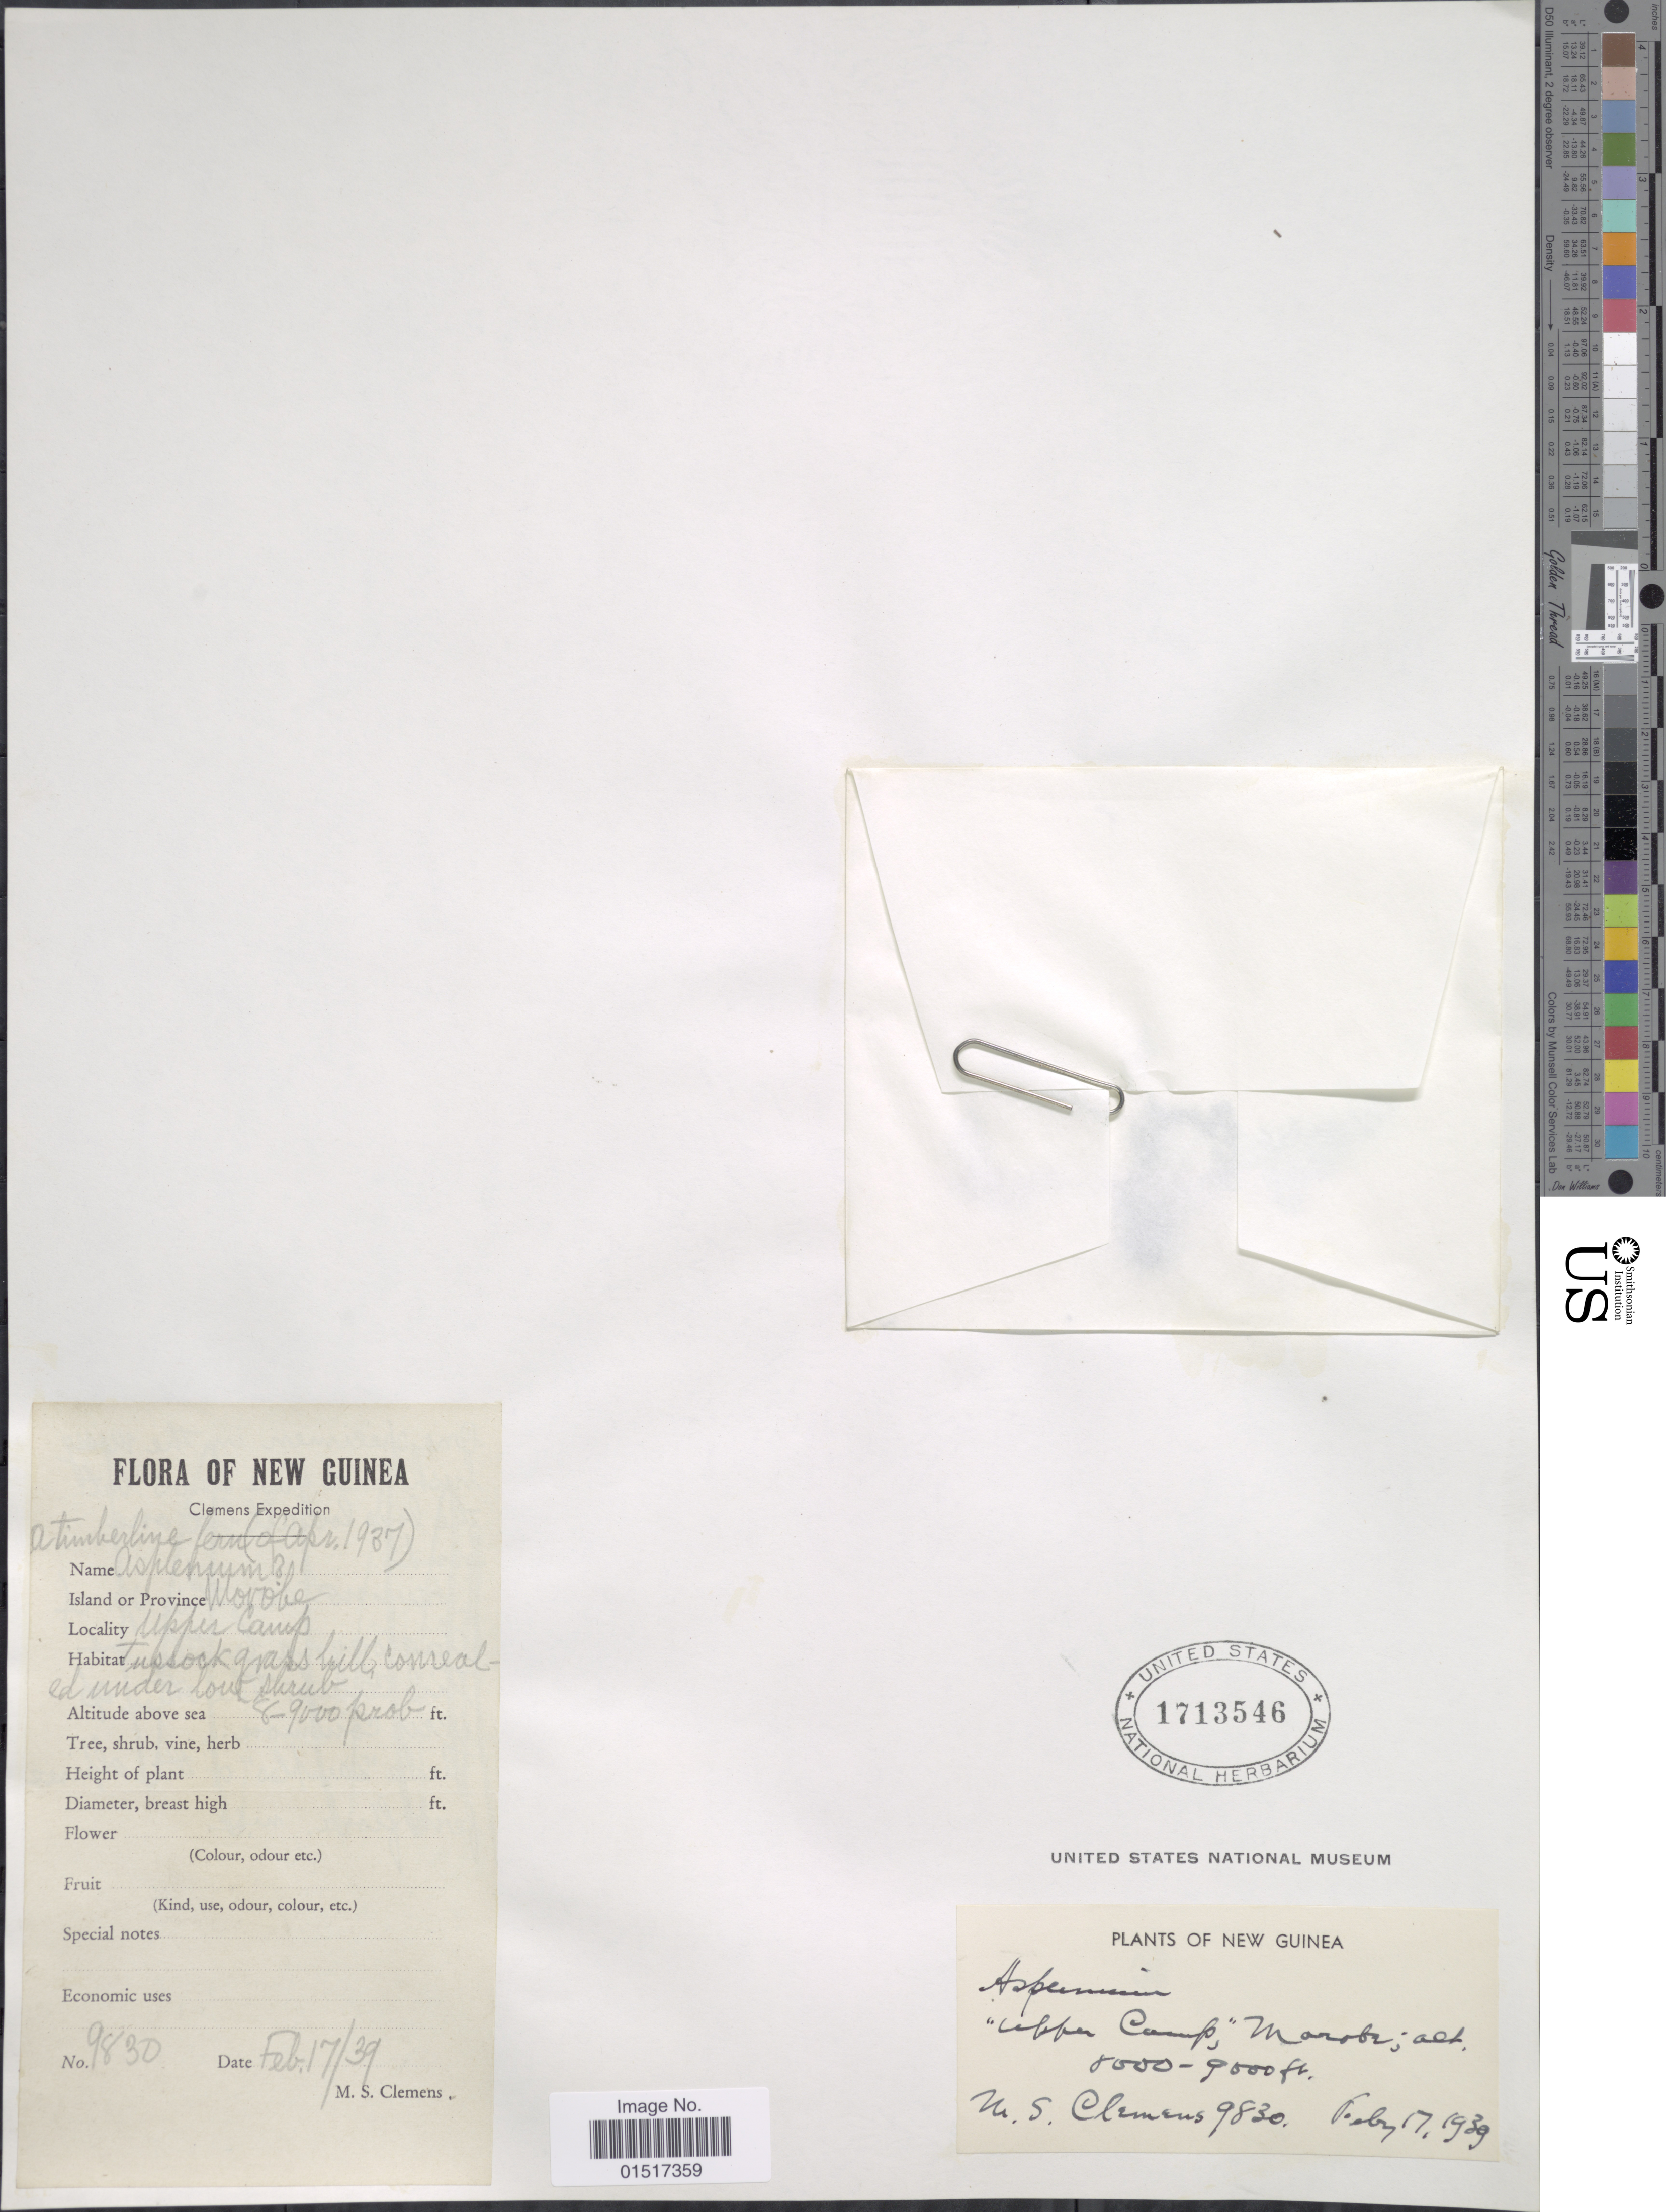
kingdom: Plantae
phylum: Tracheophyta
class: Polypodiopsida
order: Polypodiales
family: Aspleniaceae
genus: Asplenium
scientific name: Asplenium sp.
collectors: M. S. Clemens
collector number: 9830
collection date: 1939-02-17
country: Papua New Guinea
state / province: Morobe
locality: New Guinea. Upper camp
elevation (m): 2438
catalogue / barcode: US 1713546